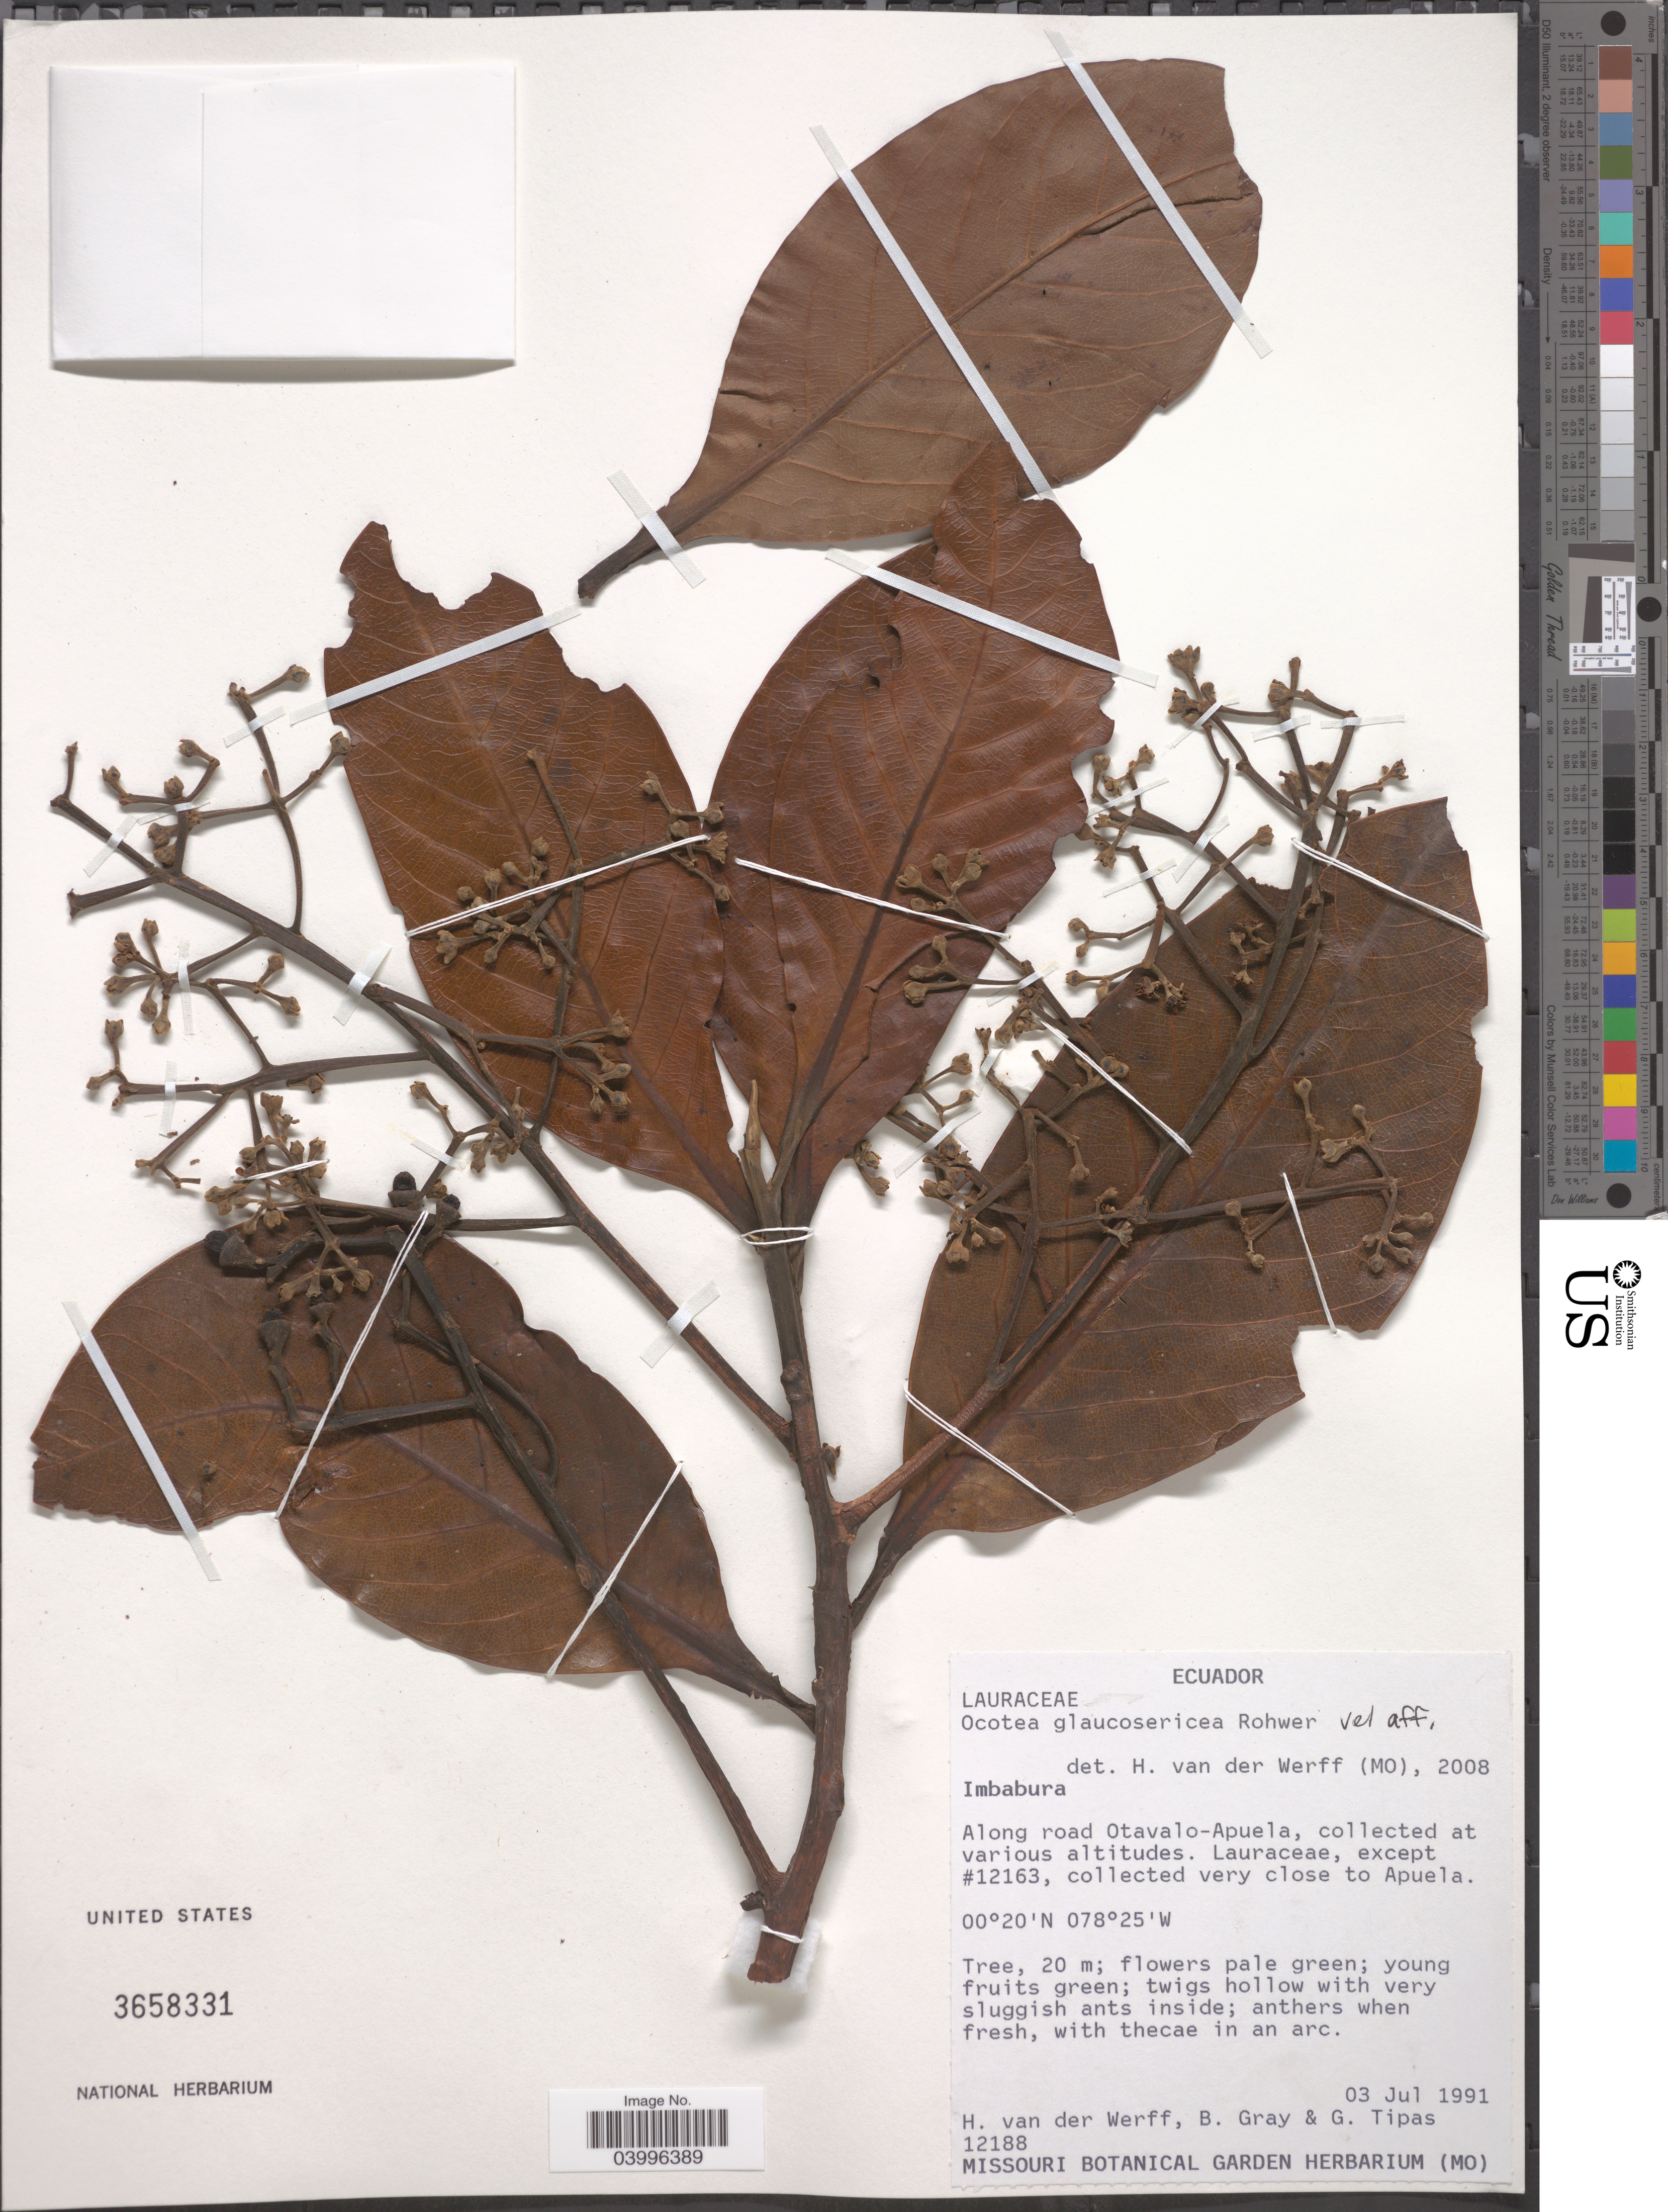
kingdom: Plantae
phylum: Tracheophyta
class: Magnoliopsida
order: Laurales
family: Lauraceae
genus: Ocotea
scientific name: Ocotea glaucosericea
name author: Rohwer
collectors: H. van der Werff, B. Gray & G. Tipas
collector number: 12188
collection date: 1991-07-03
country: Ecuador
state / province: Imbabura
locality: Along road Otavalo-Apuela, collected at various altitudes. Collected very close to Apuela.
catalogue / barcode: US 3658331